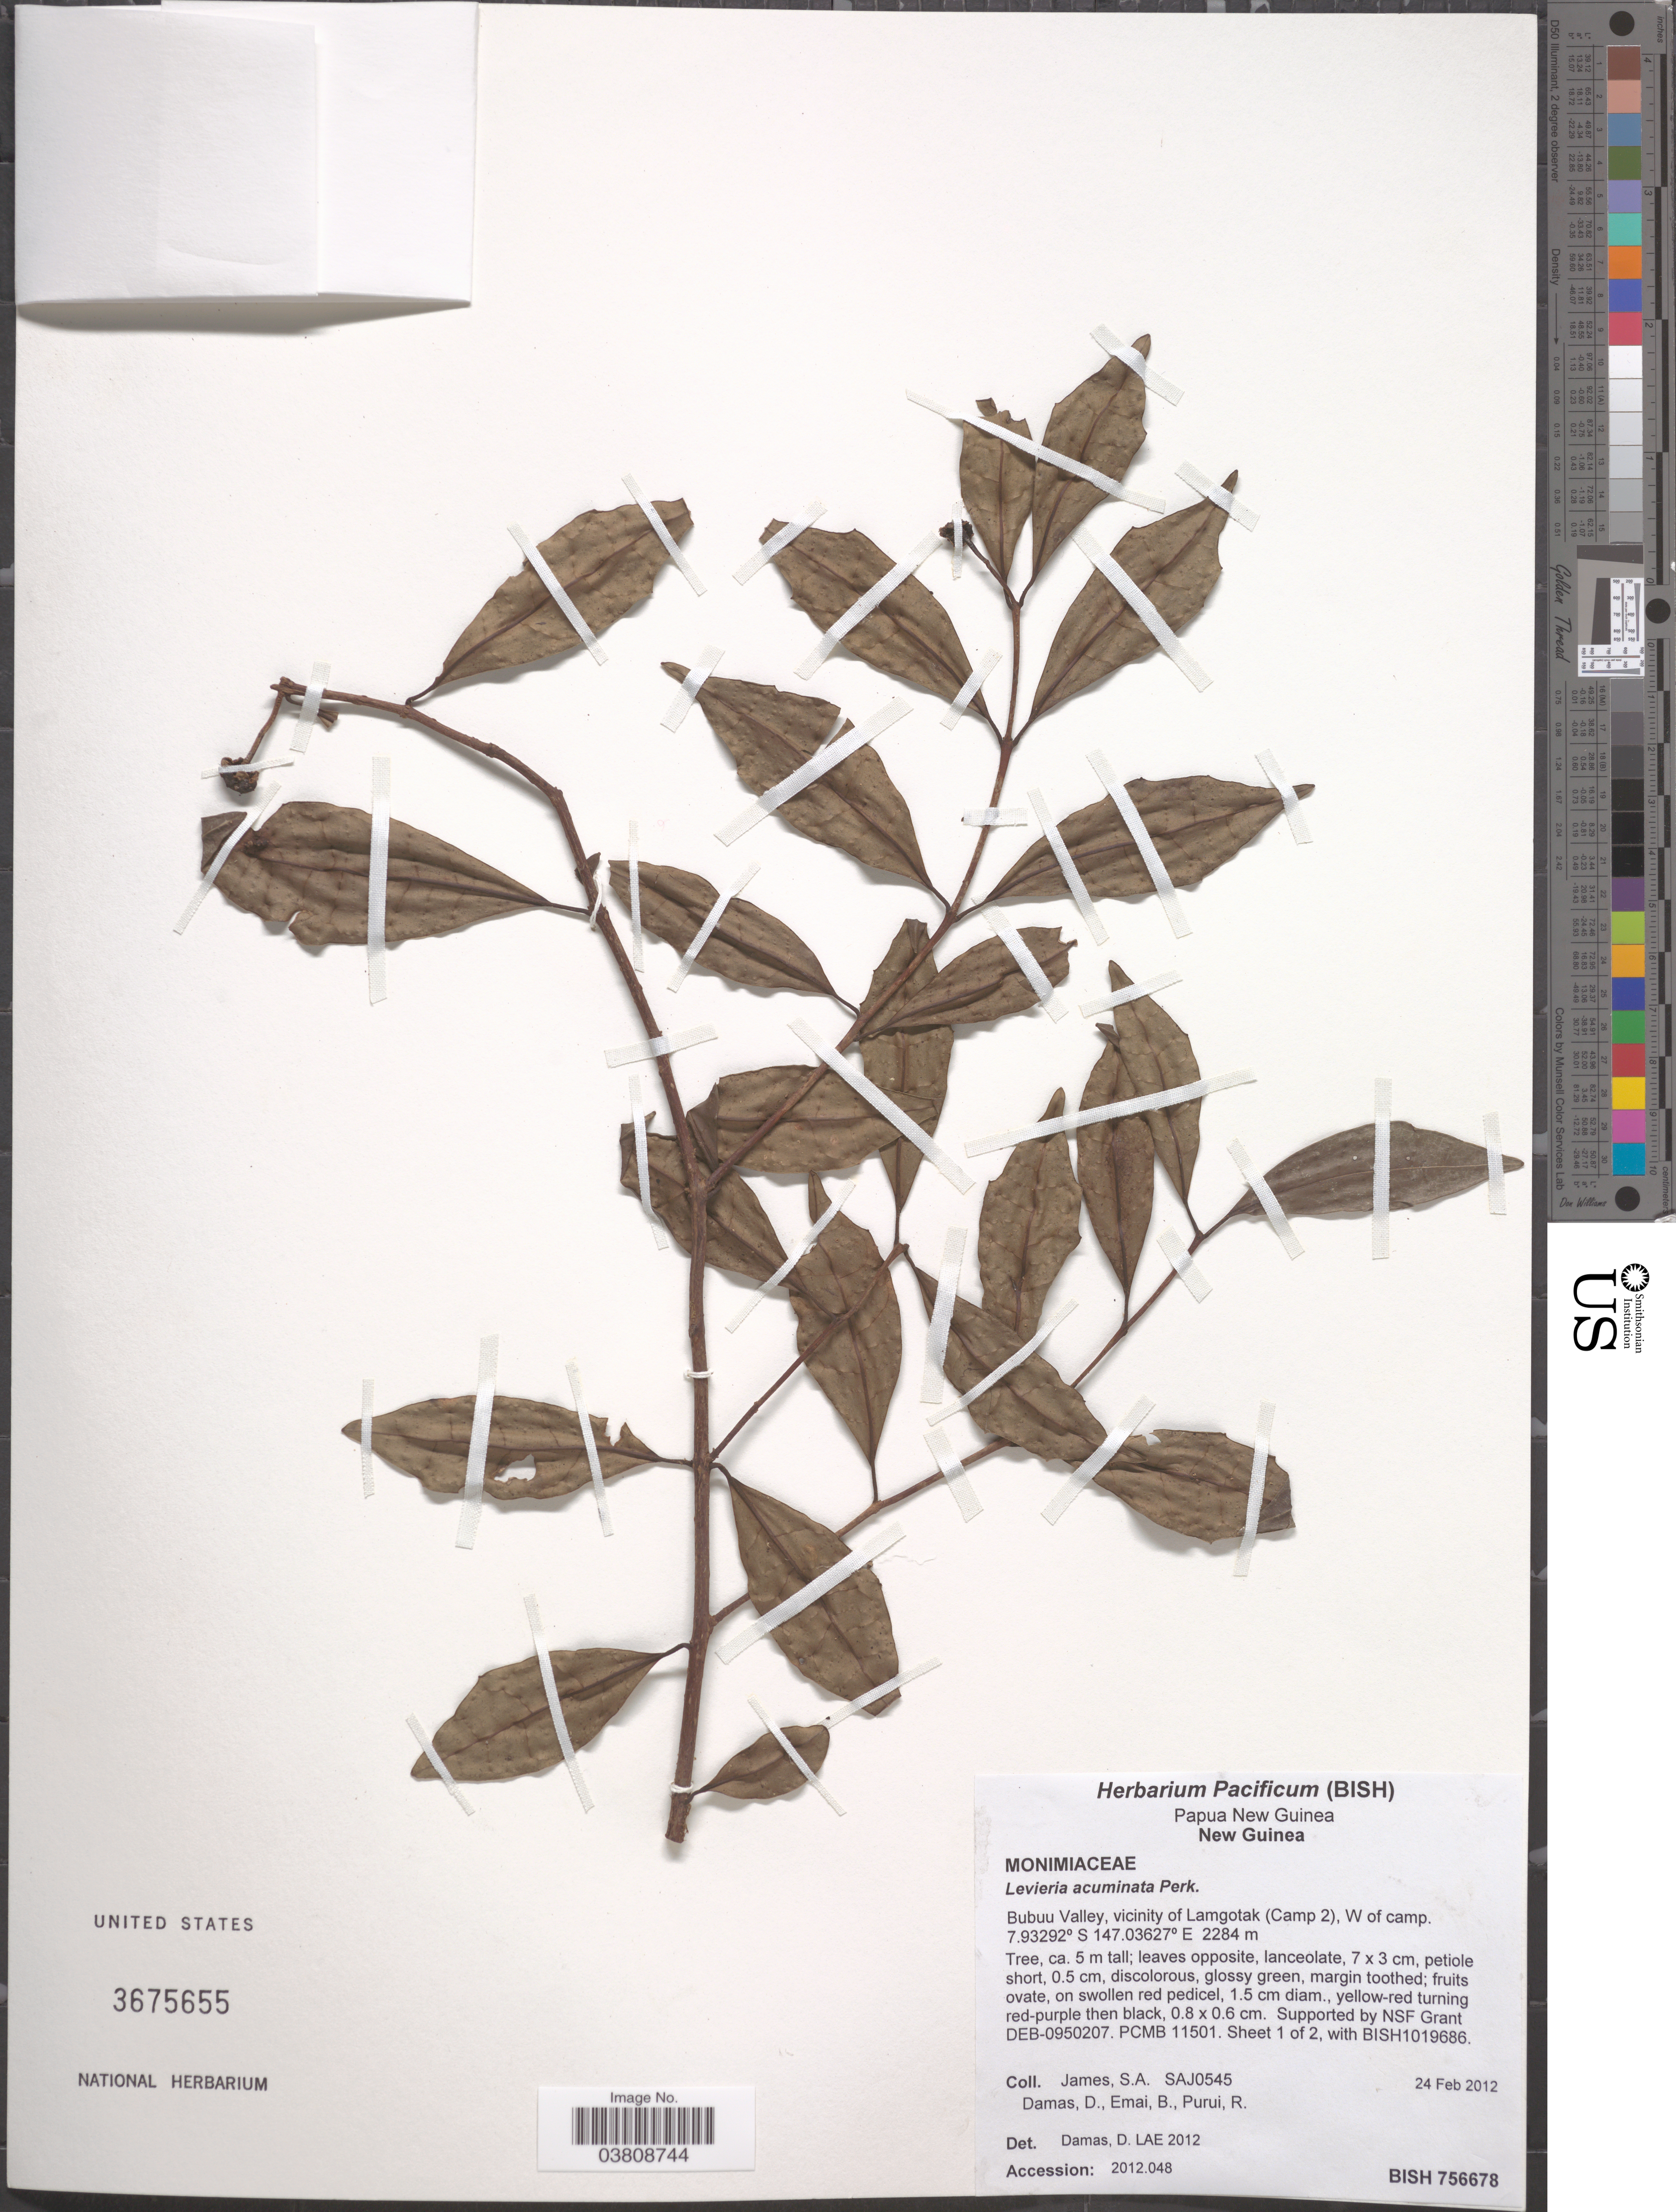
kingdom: Plantae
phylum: Tracheophyta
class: Magnoliopsida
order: Laurales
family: Monimiaceae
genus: Levieria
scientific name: Levieria acuminata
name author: (F. Muell.) Perkins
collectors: S. James, D. Damas, B. Emai & R. Purui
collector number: SAJ0545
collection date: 2012-02-24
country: Papua New Guinea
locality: New Guinea. Bubuu Valley, vicinity of Lamgotak (Camp 2), W of camp.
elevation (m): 2284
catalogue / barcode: US 3675655